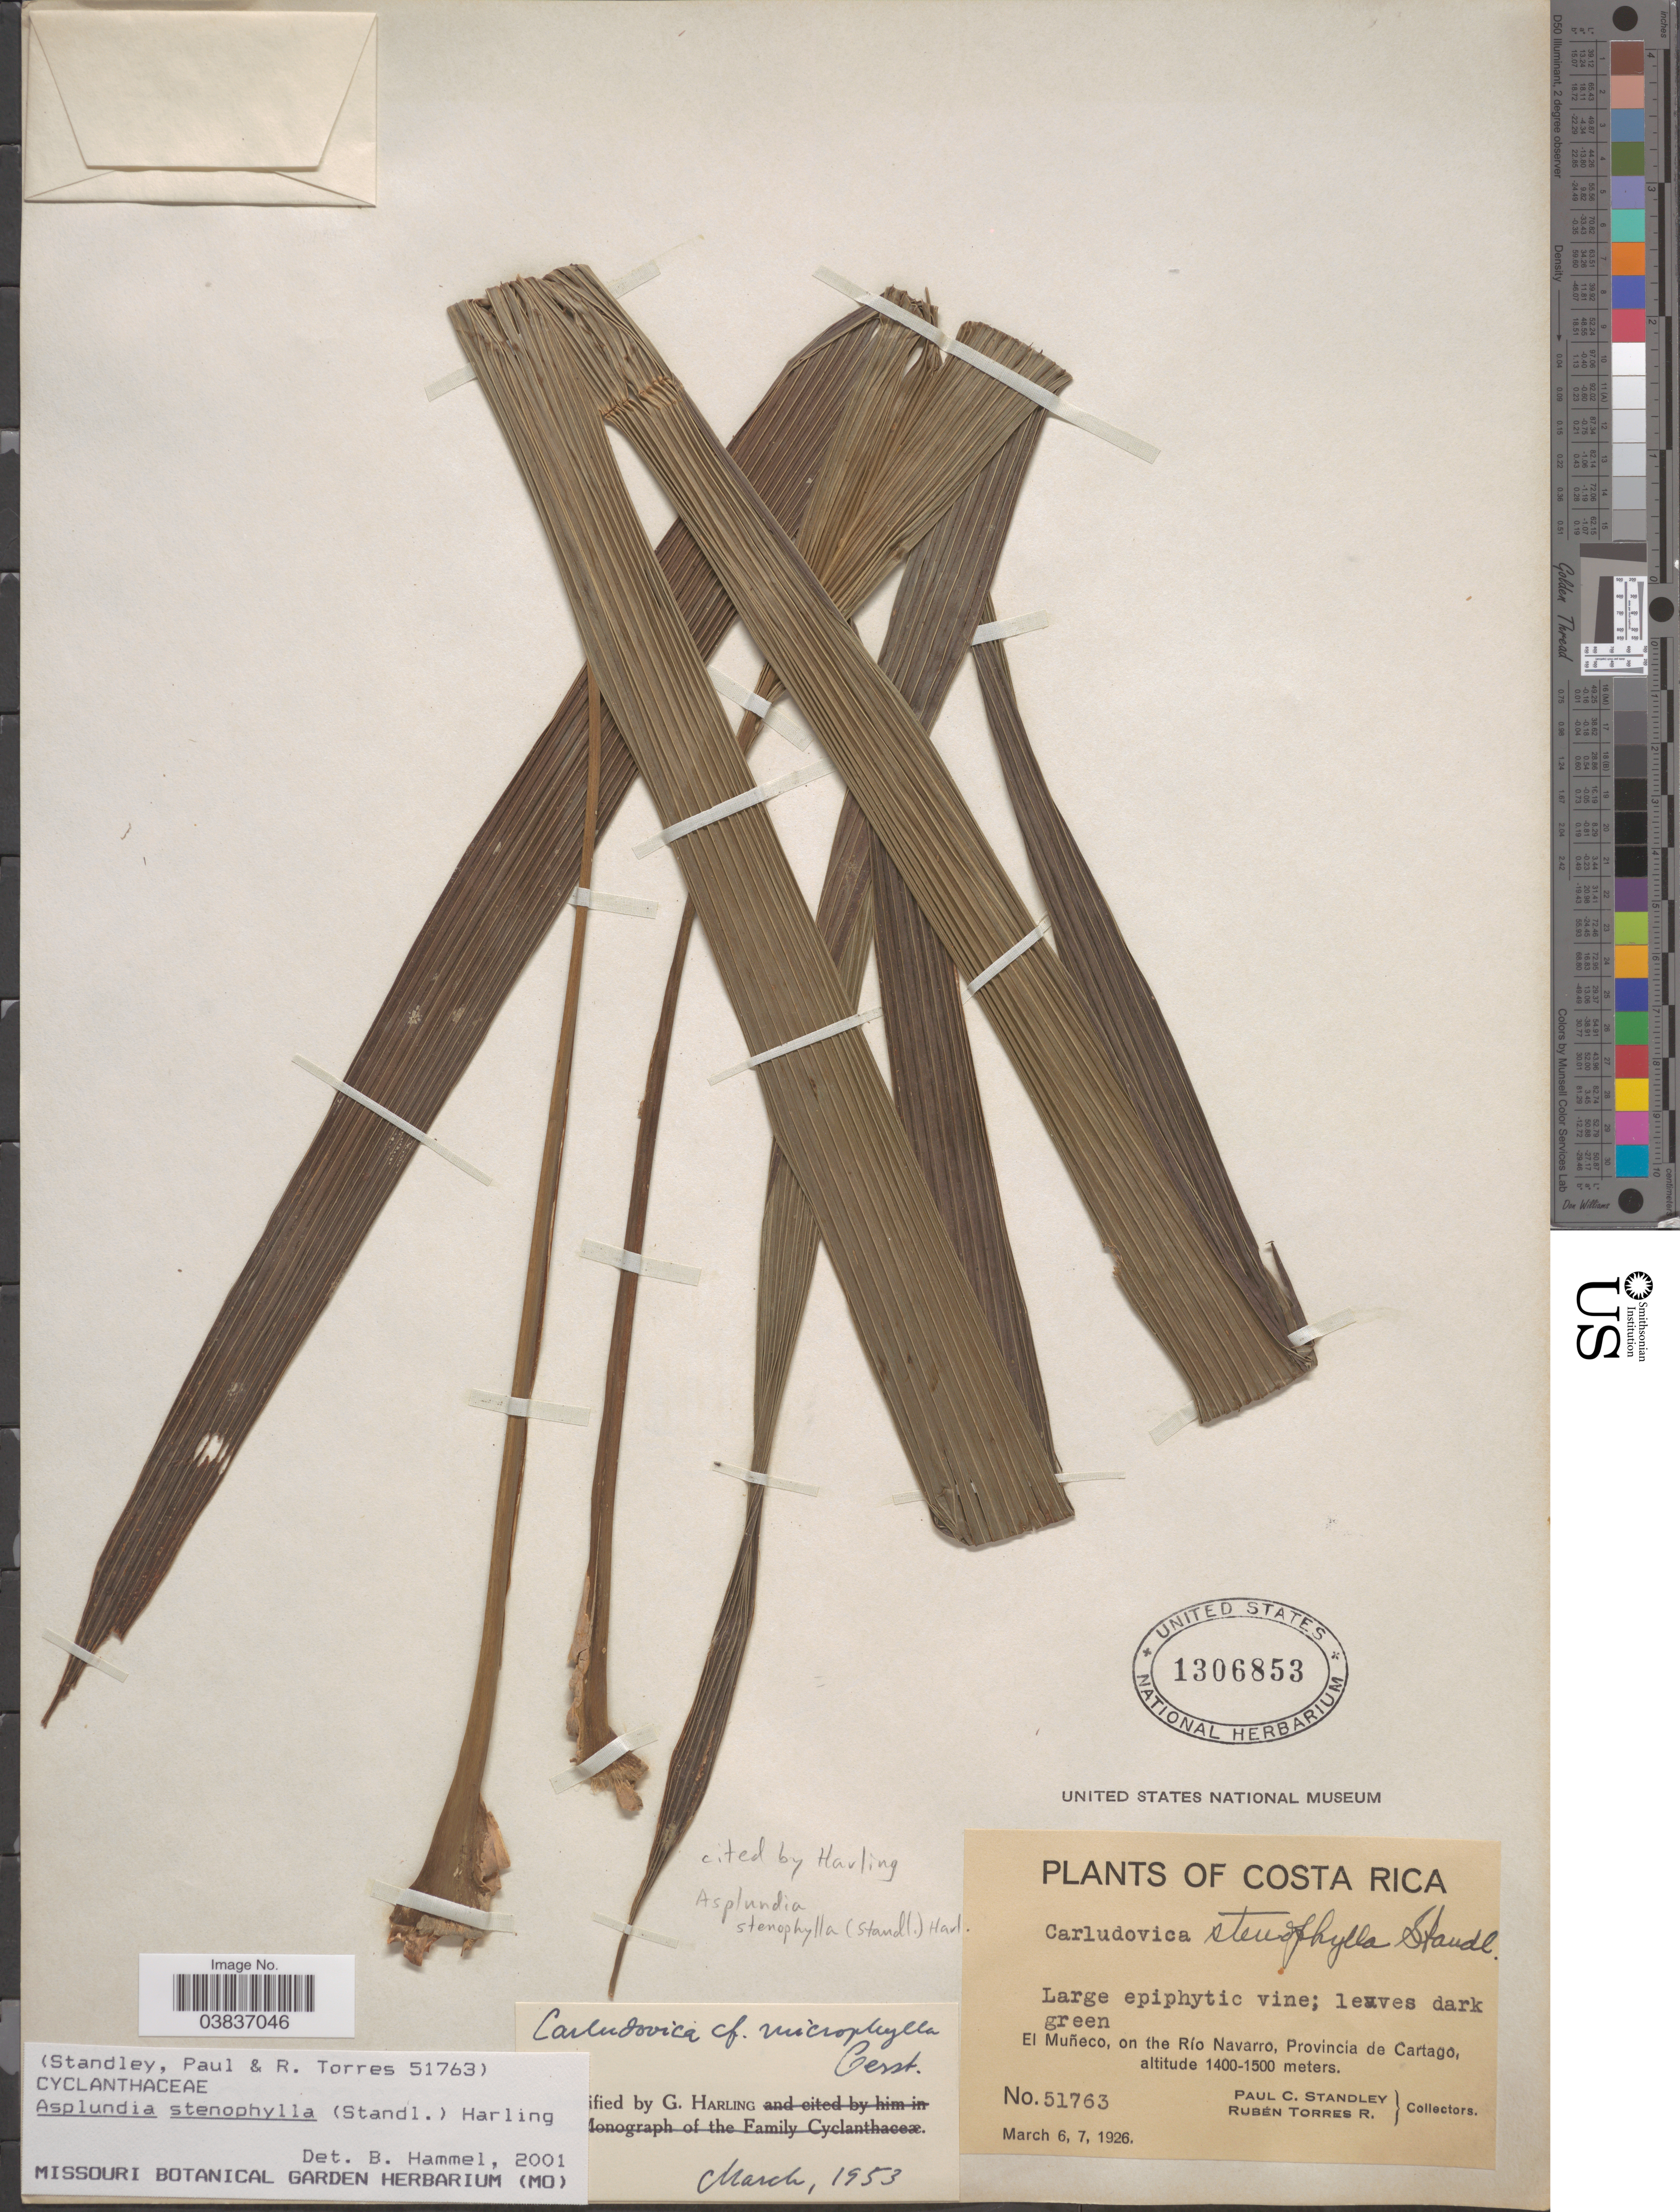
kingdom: Plantae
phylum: Tracheophyta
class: Liliopsida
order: Pandanales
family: Cyclanthaceae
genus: Asplundia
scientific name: Asplundia stenophylla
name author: (Standl.) Harling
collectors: P. C. Standley & R. Torres Rojas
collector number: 51763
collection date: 1926-03-06/1926-03-07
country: Costa Rica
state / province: Cartago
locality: El Muñeco, on the Río Navarro.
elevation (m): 1400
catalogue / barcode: US 1306853